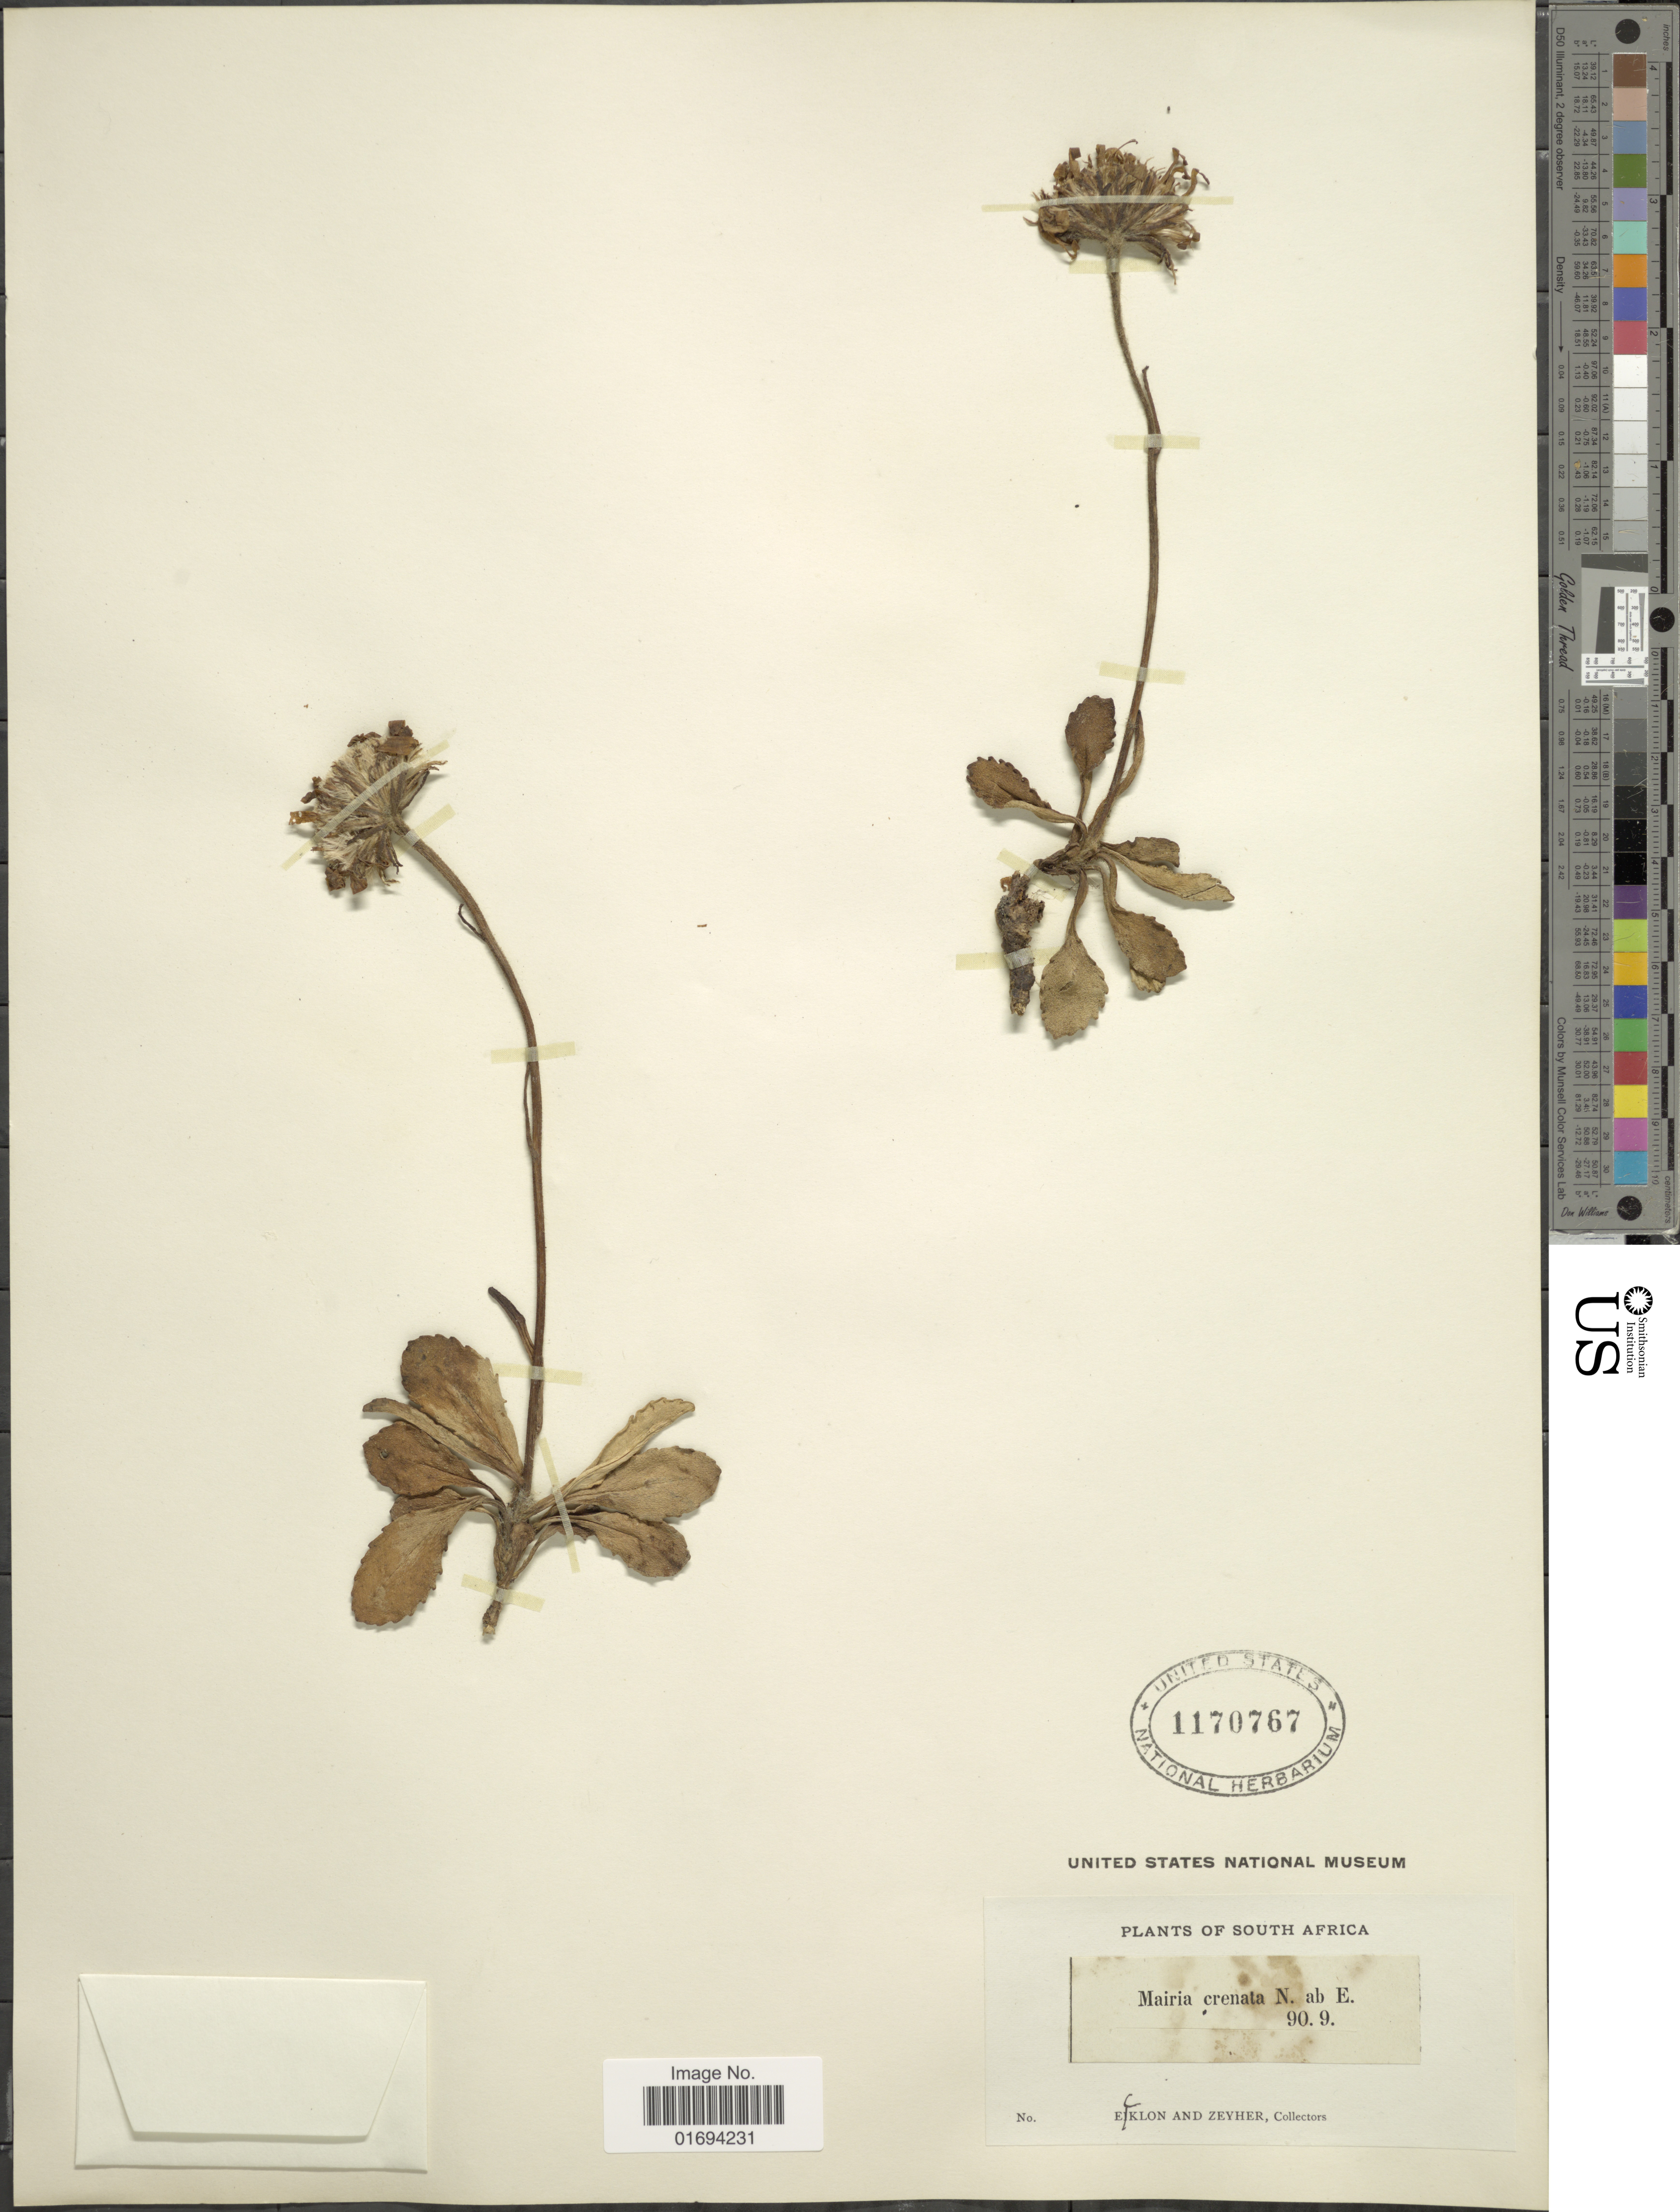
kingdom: Plantae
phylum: Tracheophyta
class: Magnoliopsida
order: Asterales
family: Asteraceae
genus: Mairia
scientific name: Mairia crenata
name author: (Thunb.) Nees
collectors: -. Ecklon & -. Zeyher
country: South Africa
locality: South Africa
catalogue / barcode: US 1170767